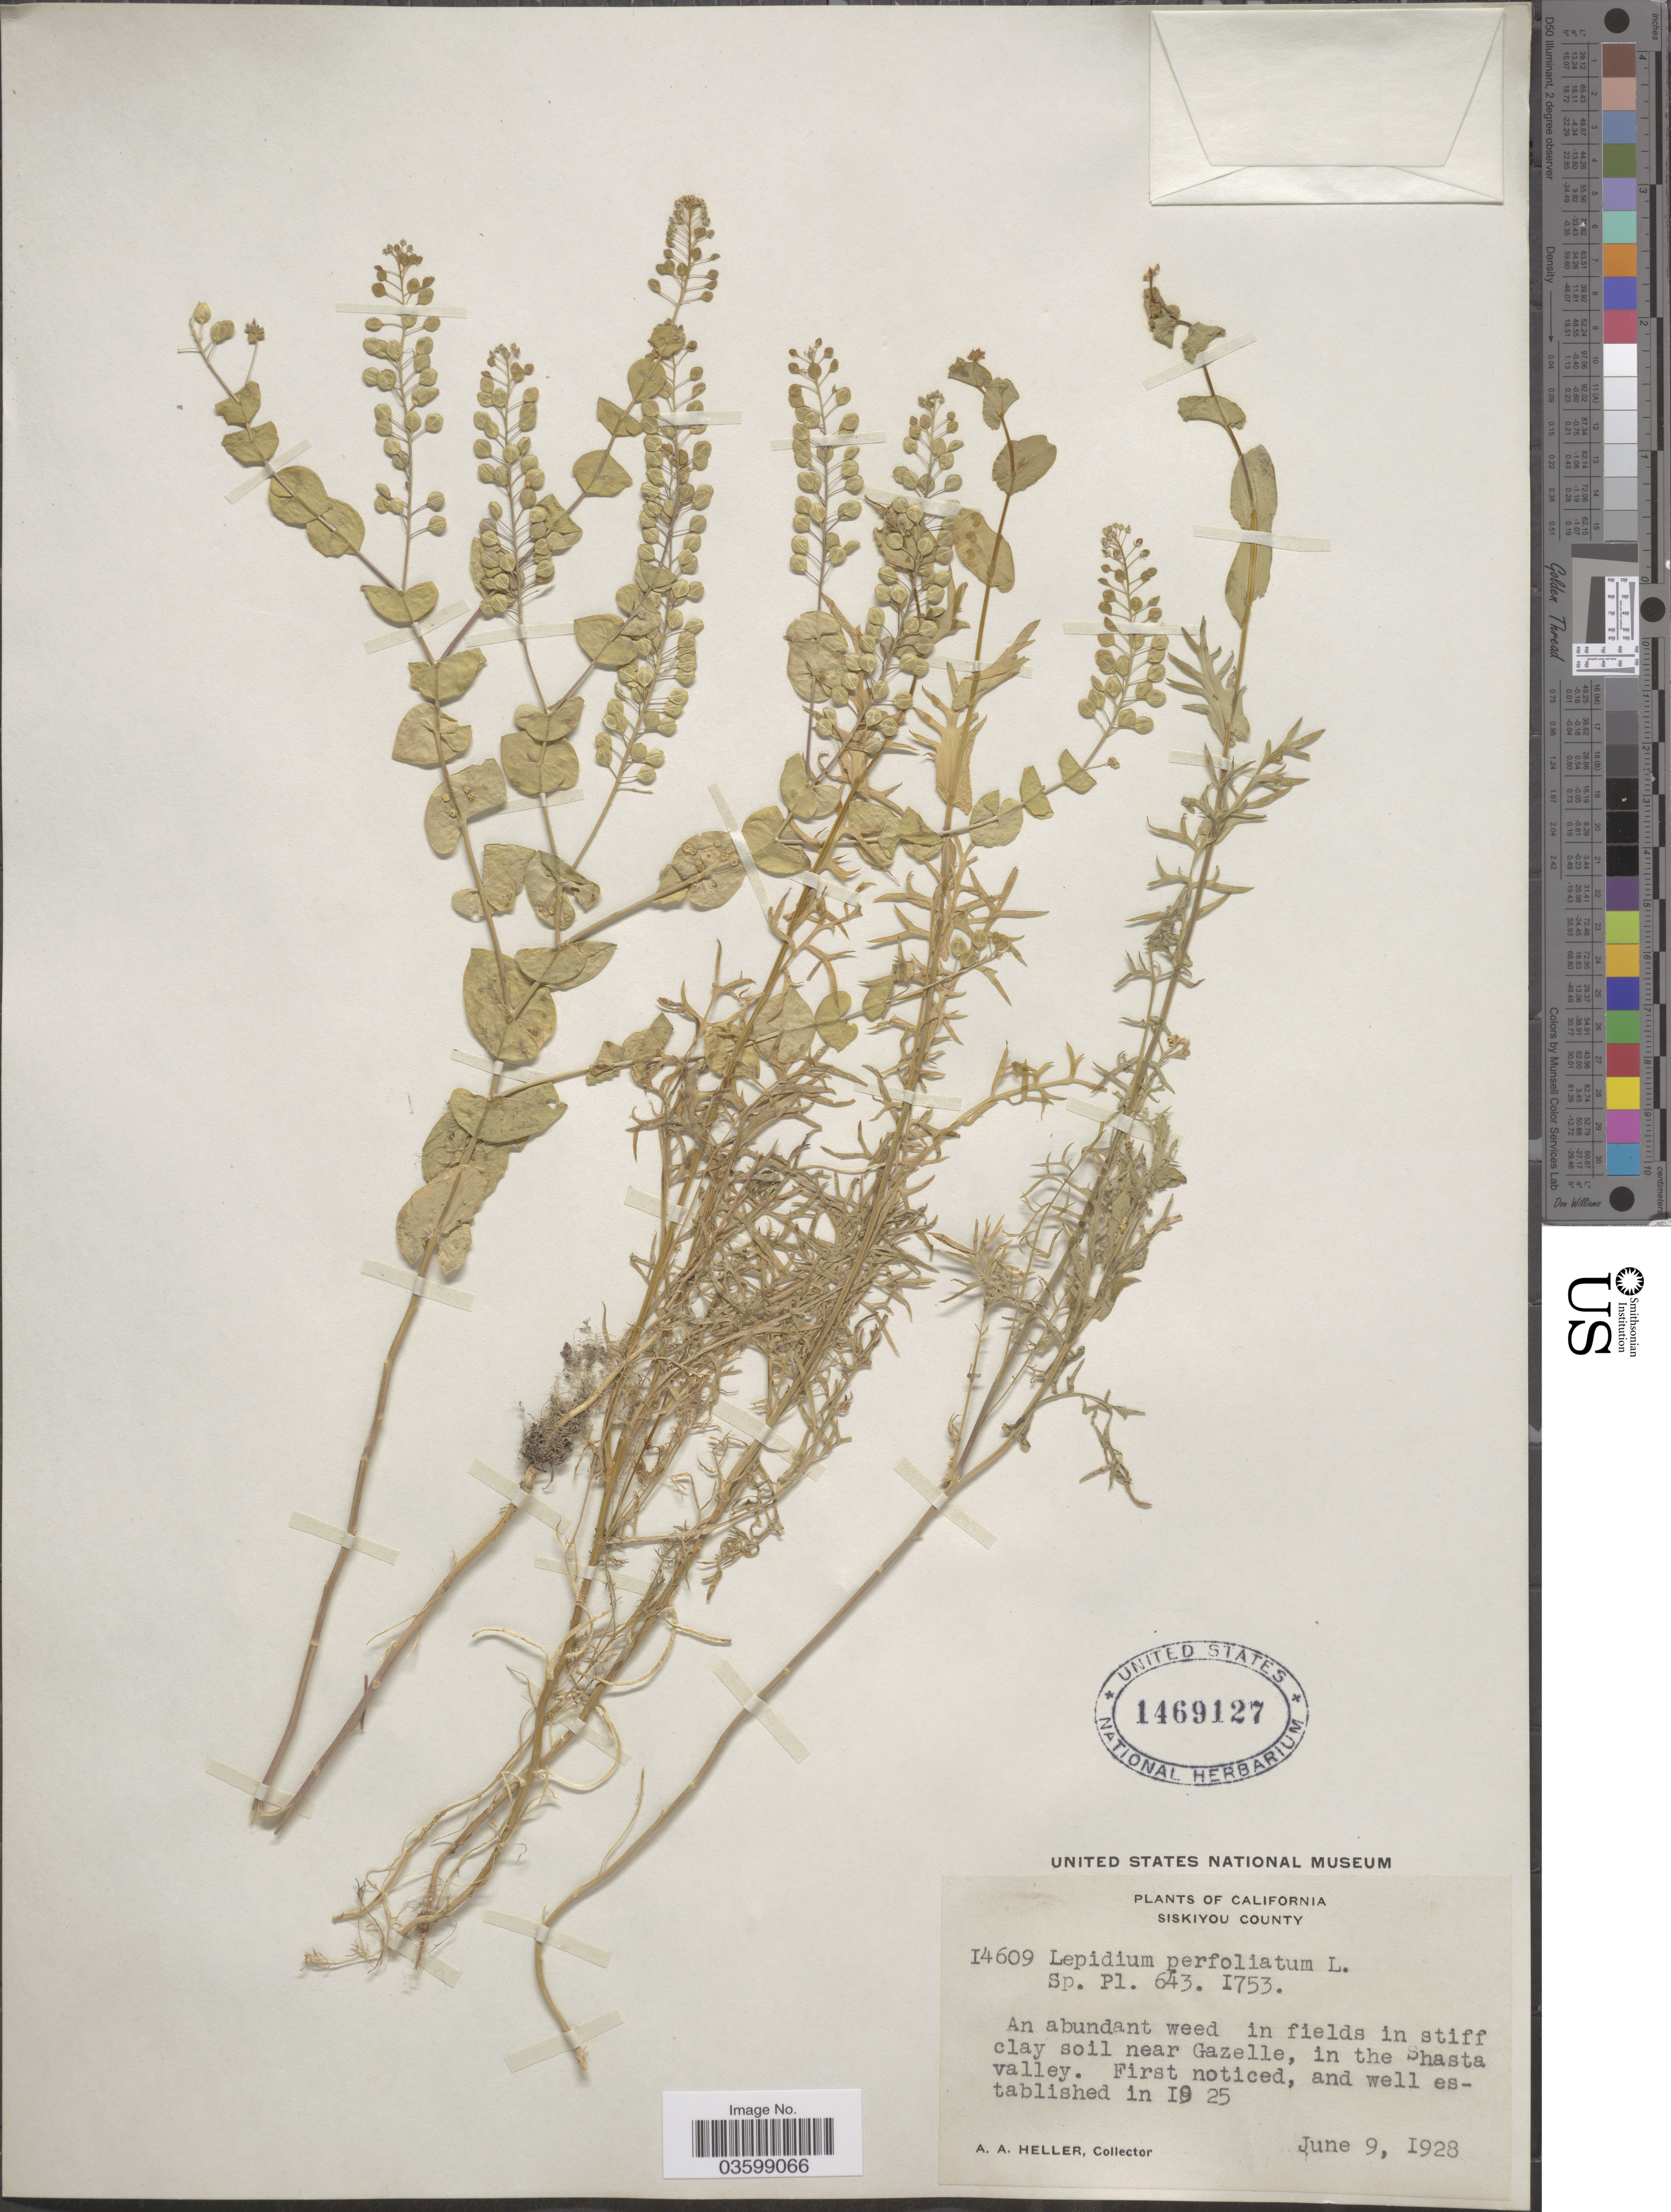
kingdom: Plantae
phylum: Tracheophyta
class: Magnoliopsida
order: Brassicales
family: Brassicaceae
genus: Lepidium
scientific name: Lepidium perfoliatum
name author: L.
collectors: A. A. Heller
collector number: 14609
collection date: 1928-06-09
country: United States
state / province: California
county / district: Siskiyou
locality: Siskiyou County. In stiff clay soil near Gazelle, in the Shasta valley.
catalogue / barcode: US 1469127